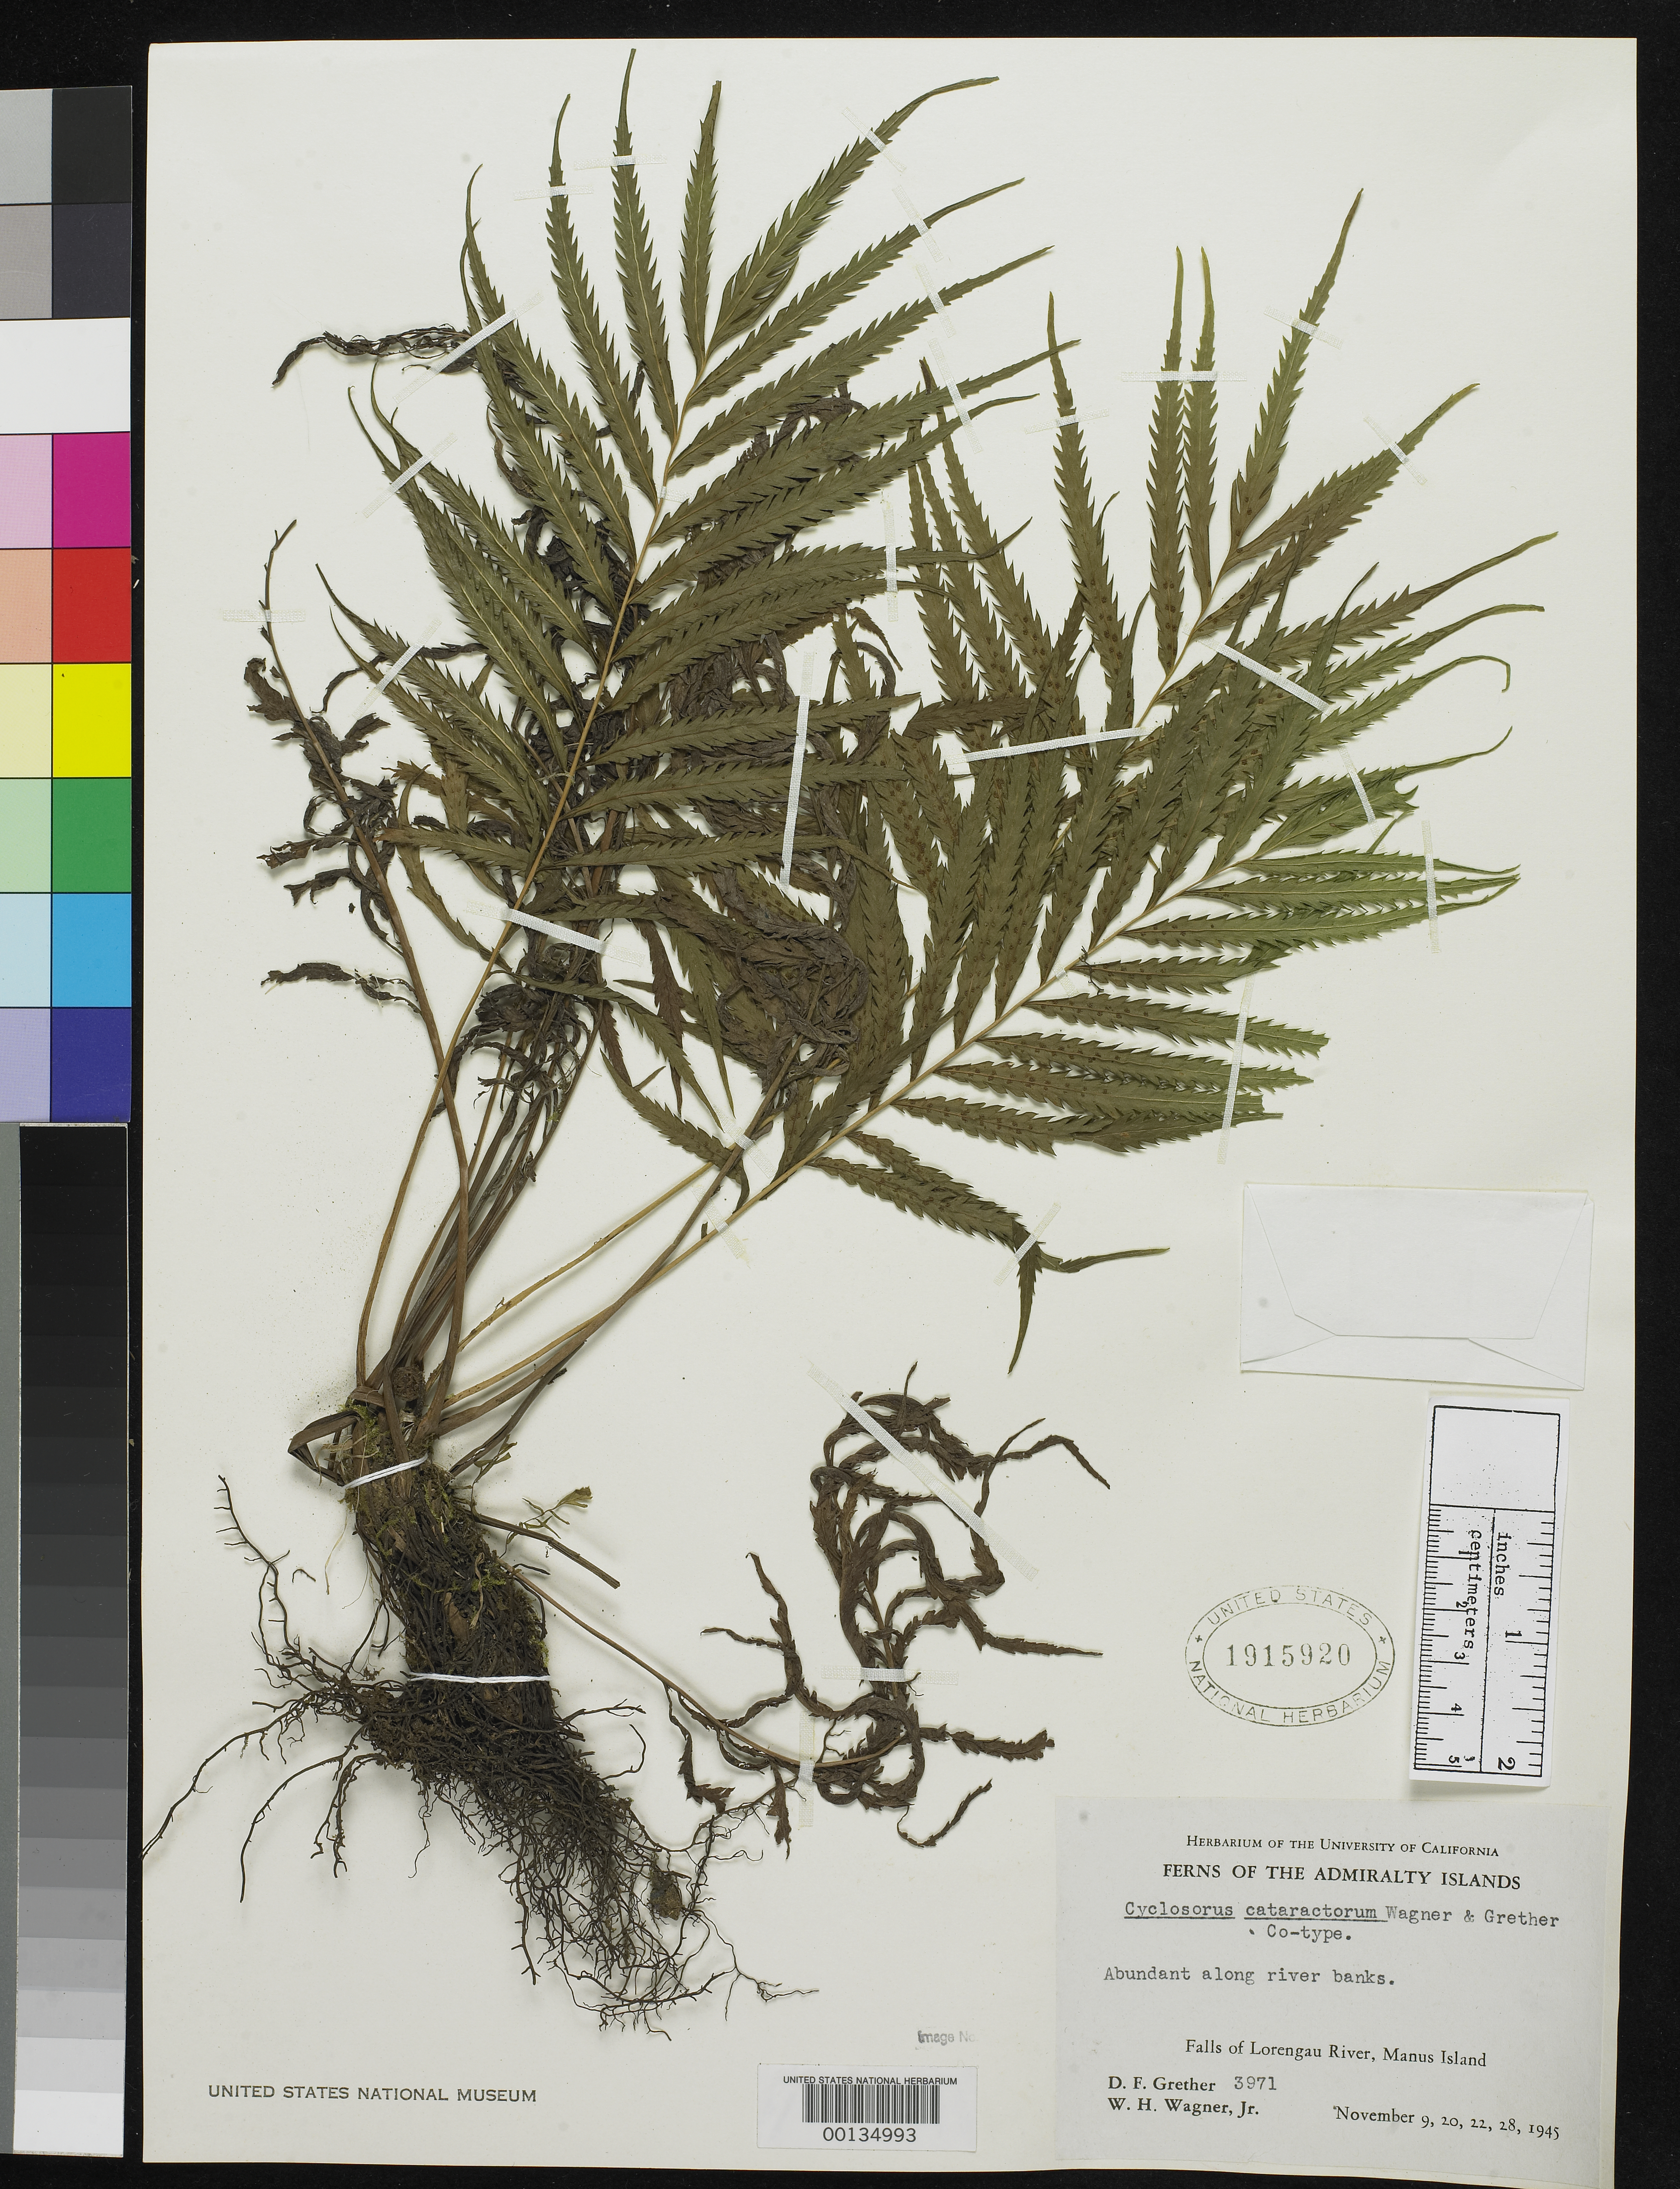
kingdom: Plantae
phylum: Tracheophyta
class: Polypodiopsida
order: Polypodiales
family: Thelypteridaceae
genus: Cyclosorus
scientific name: Cyclosorus cataractorum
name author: W.H. Wagner & Grether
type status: Isotype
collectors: D. F. Grether & W. H. Wagner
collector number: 3971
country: Papua New Guinea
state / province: Manus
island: Manus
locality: Manus region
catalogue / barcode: US 1915920